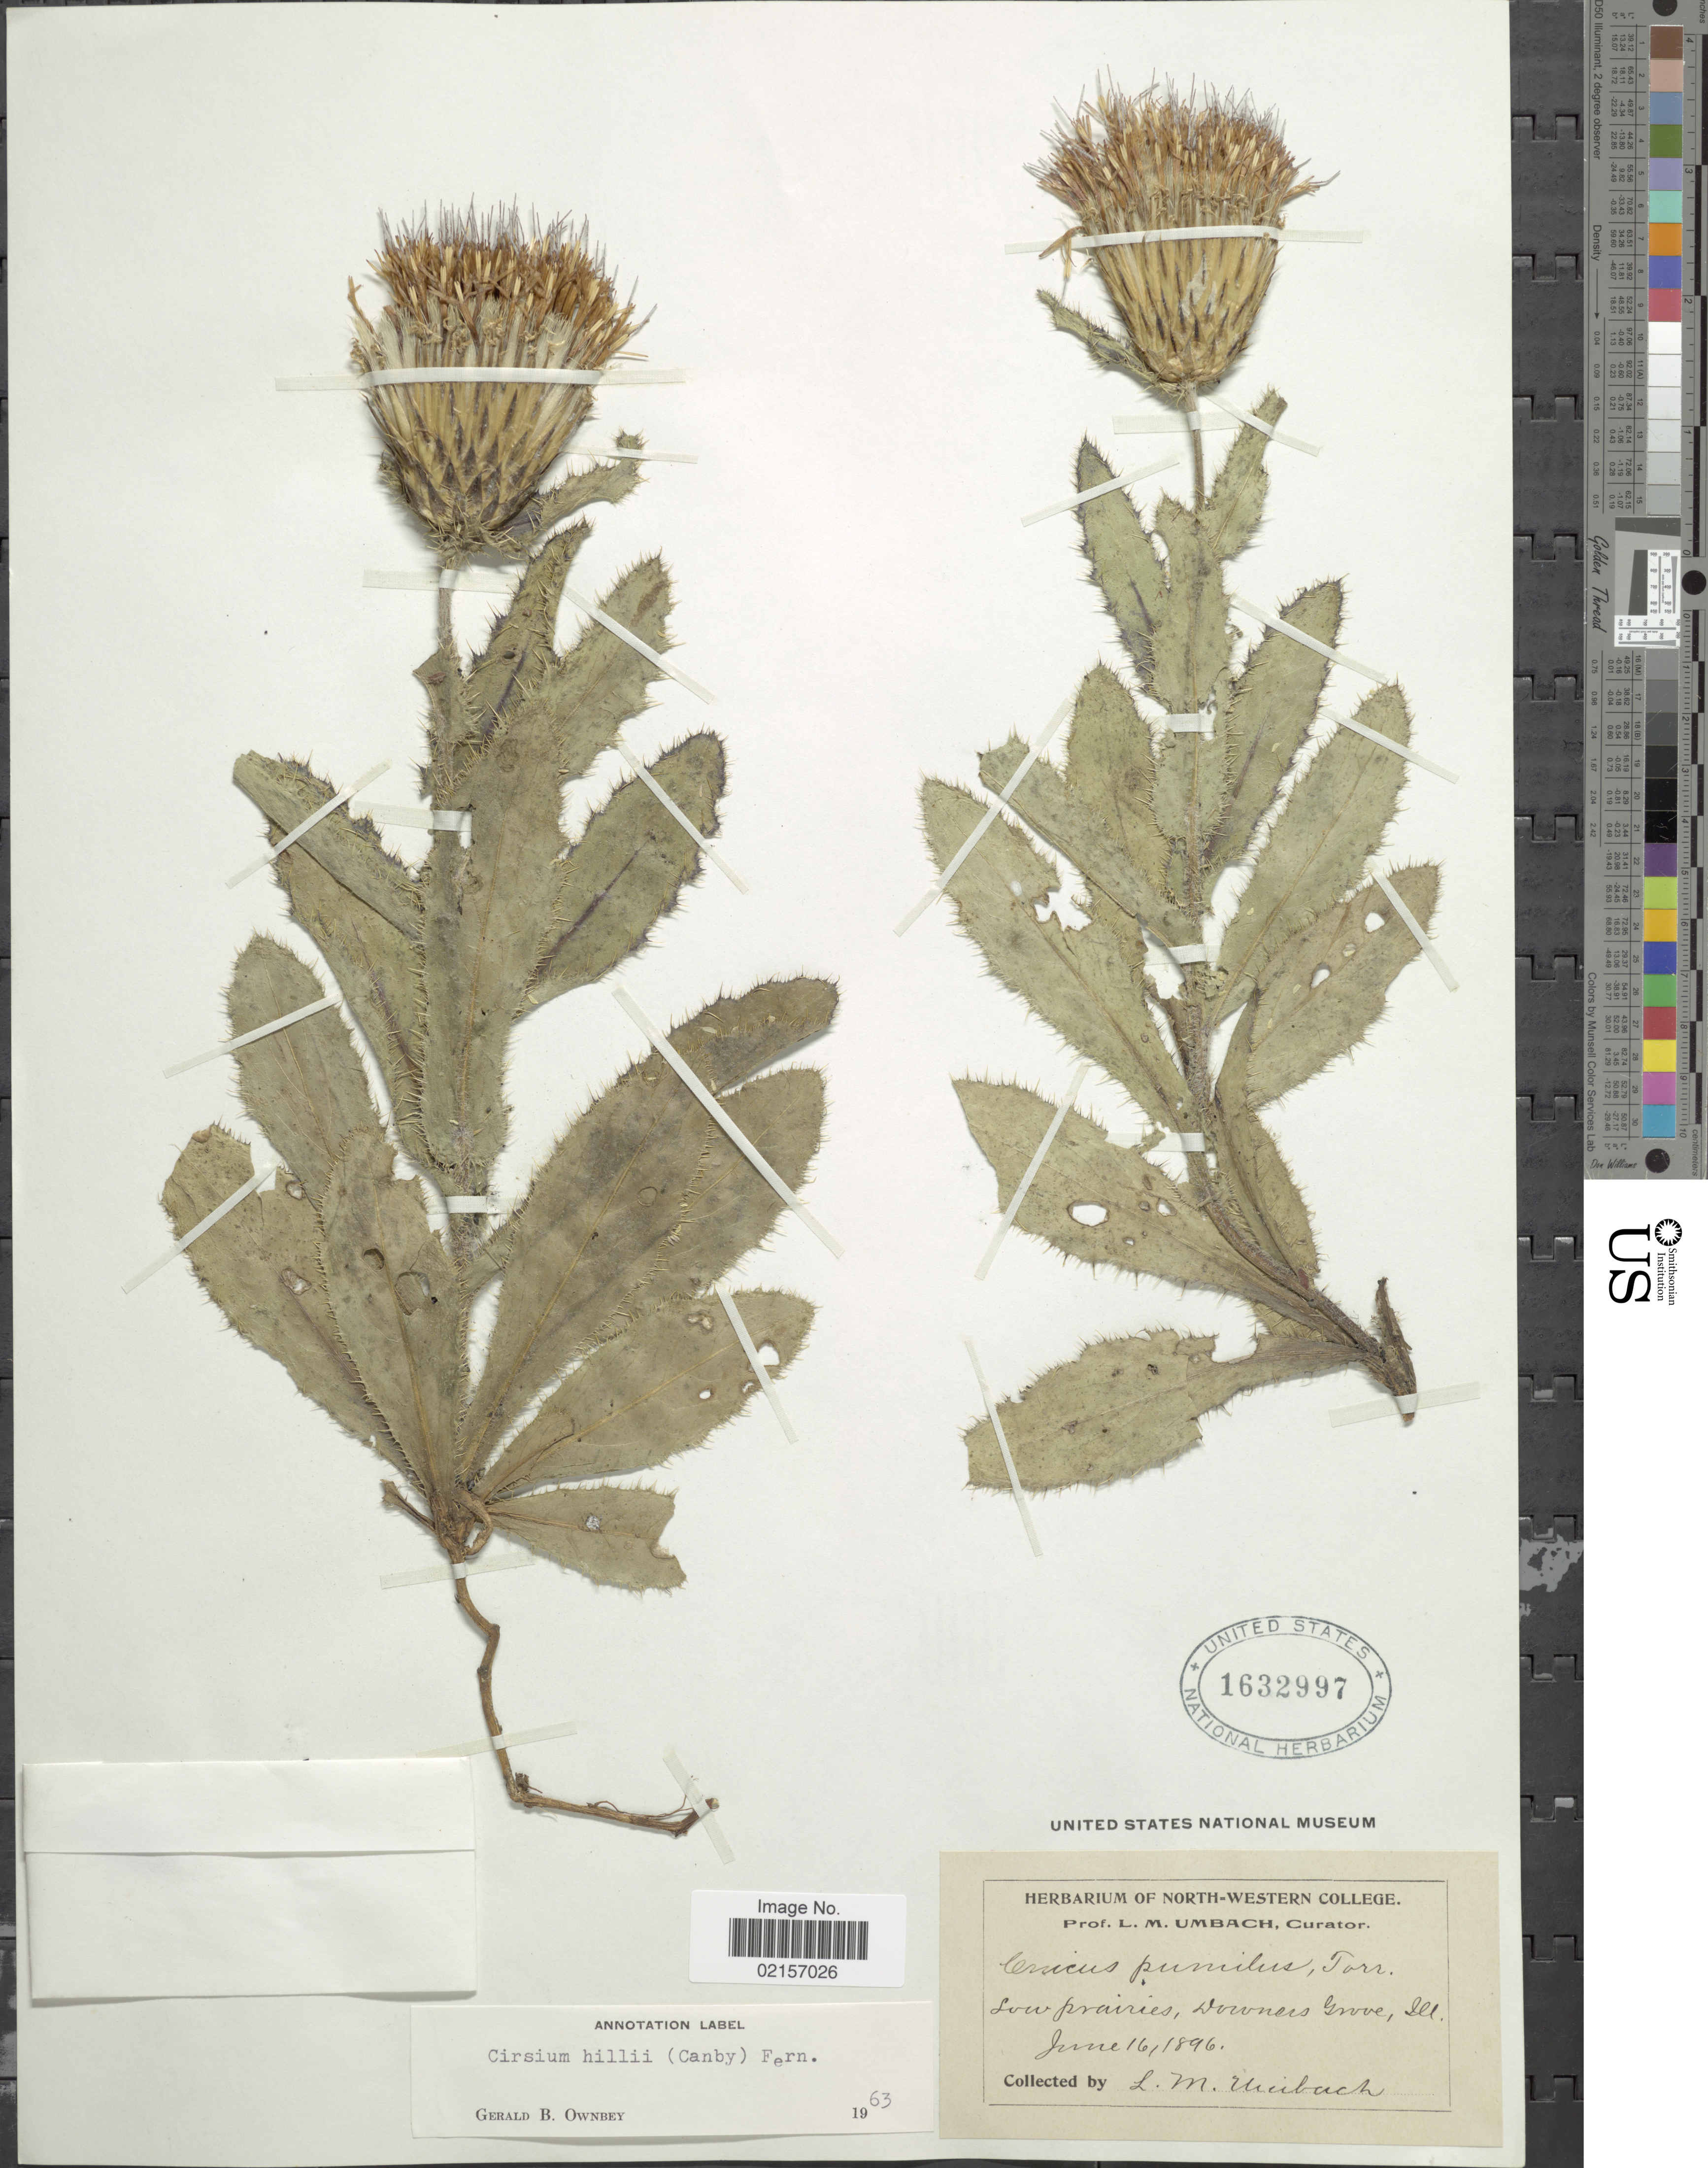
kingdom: Plantae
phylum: Tracheophyta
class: Magnoliopsida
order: Asterales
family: Asteraceae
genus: Cirsium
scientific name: Cirsium pumilum var. hillii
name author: (Canby) B. Boivin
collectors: L. M. Umbach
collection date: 1896-06-16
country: United States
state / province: Illinois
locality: Low prairies, Downers Grove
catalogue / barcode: US 1632997